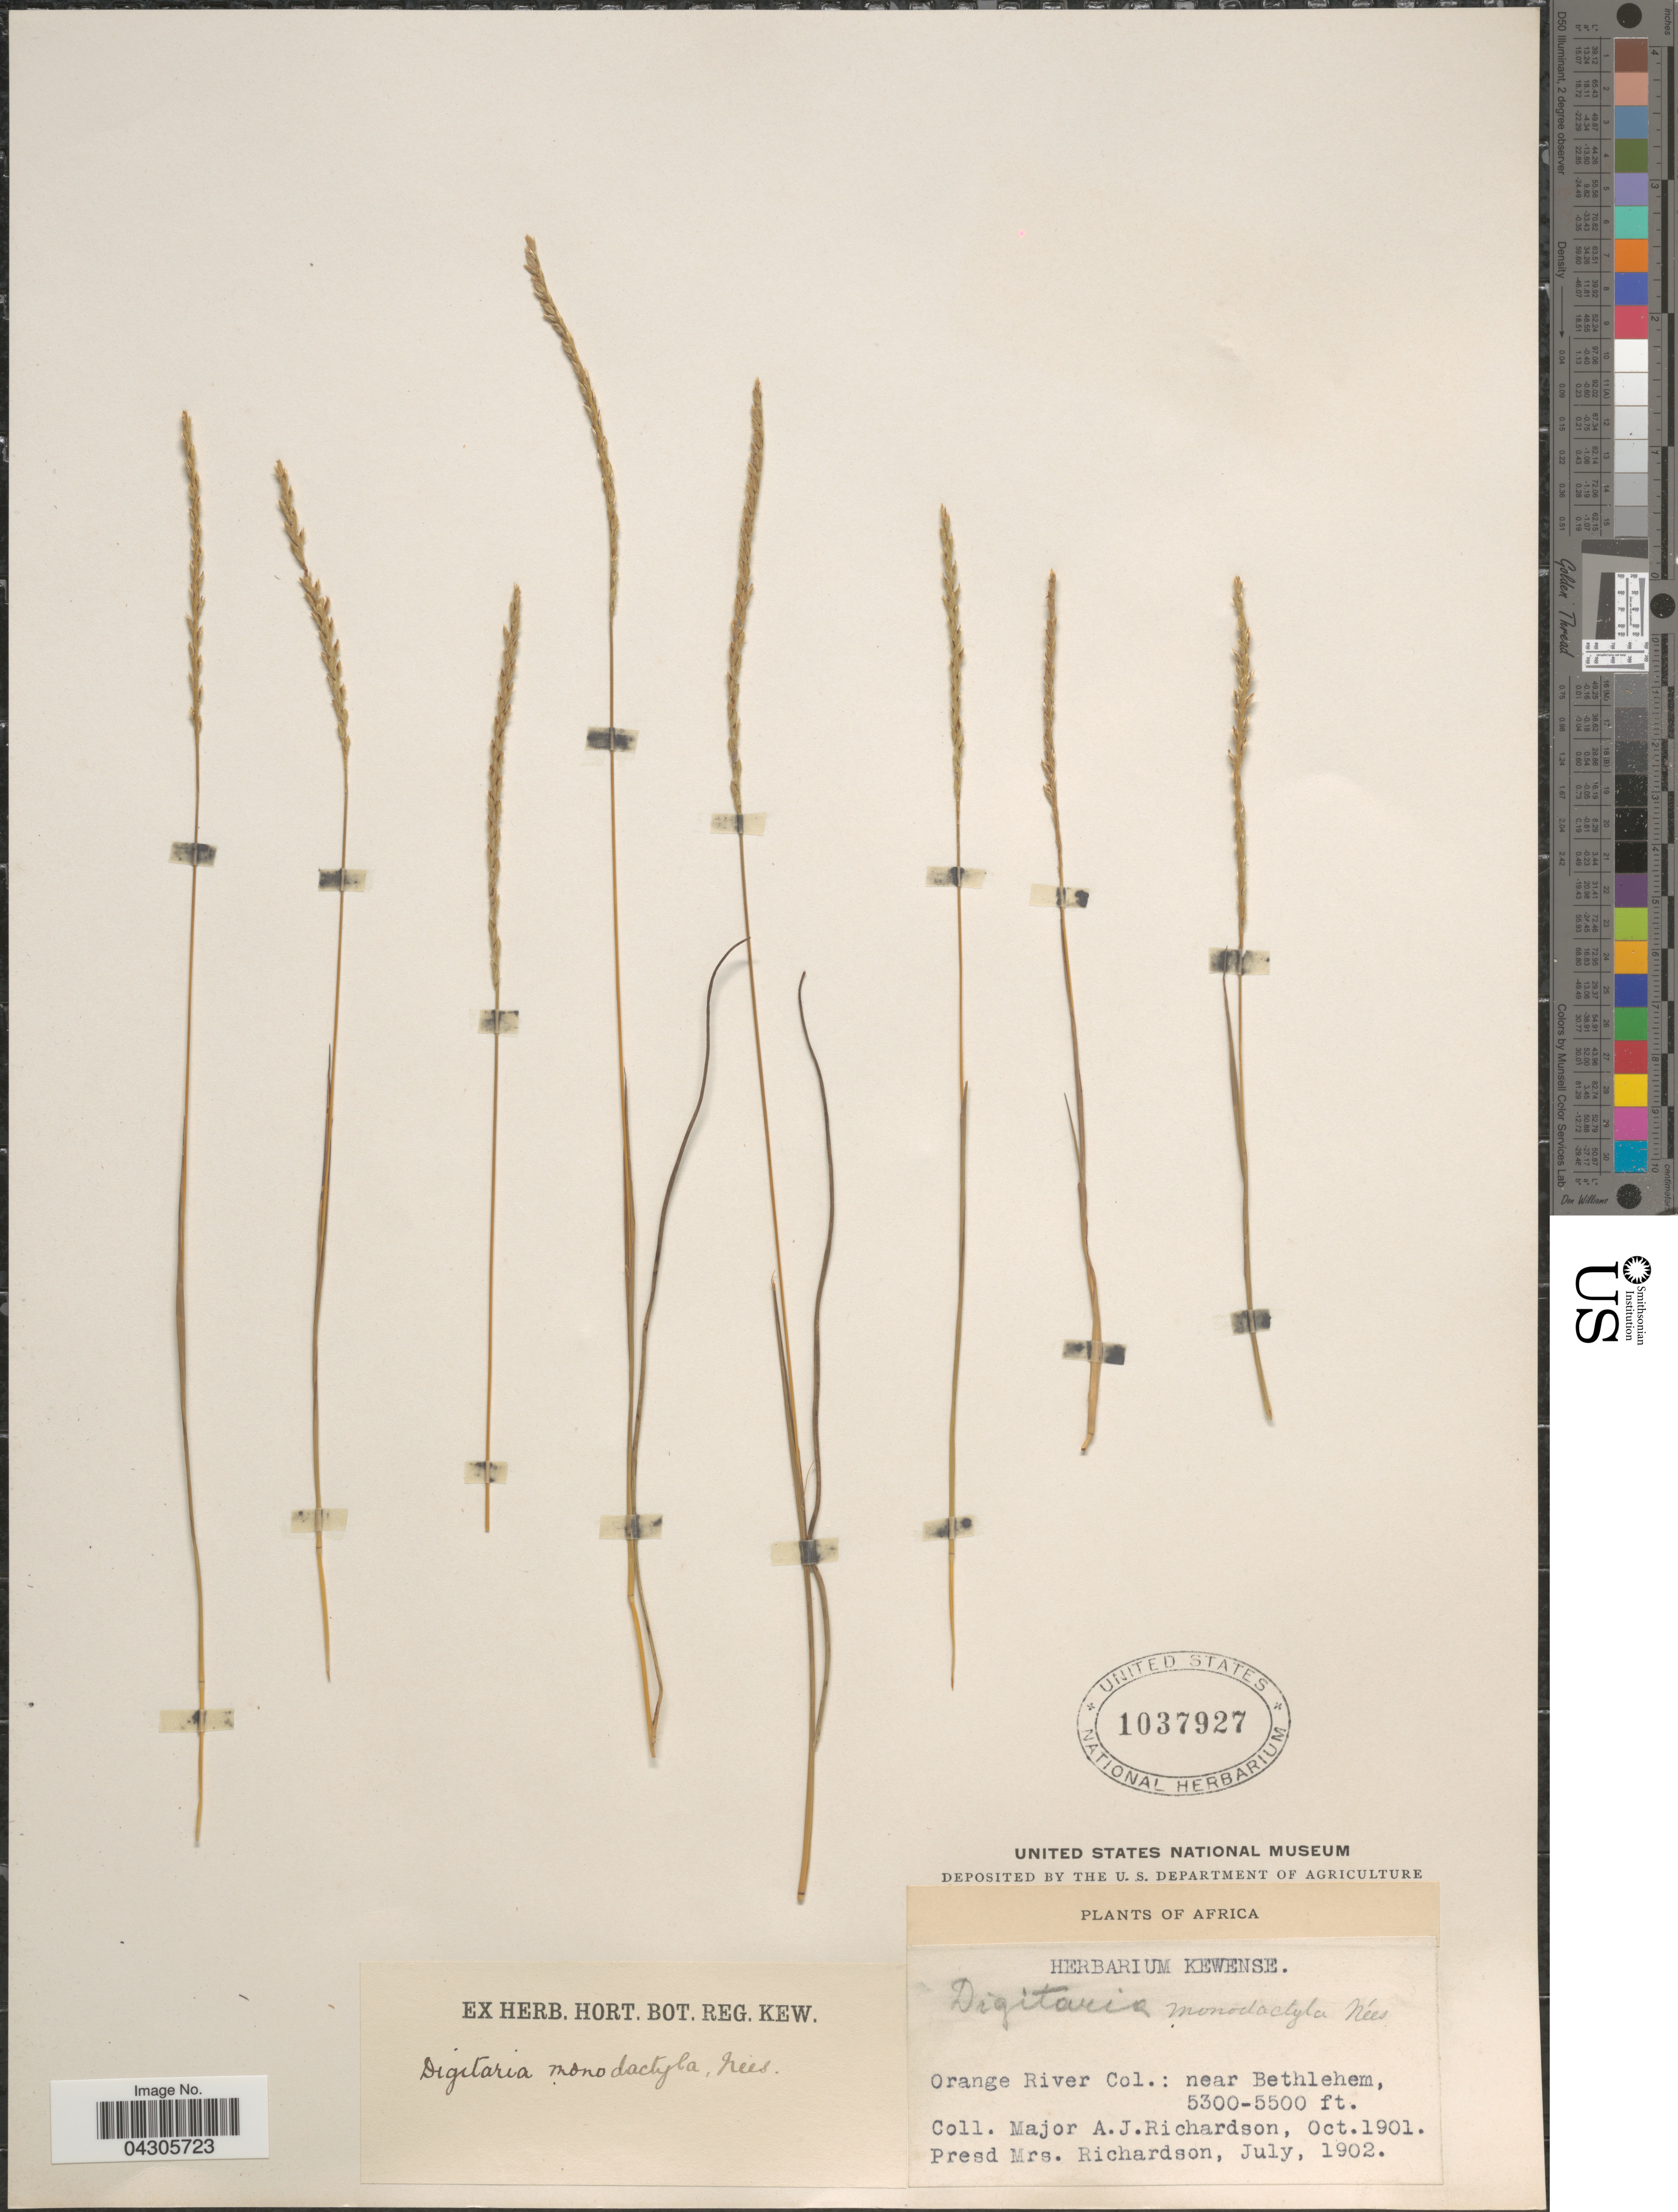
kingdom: Plantae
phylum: Tracheophyta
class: Liliopsida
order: Poales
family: Poaceae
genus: Digitaria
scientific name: Digitaria monodactyla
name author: (Nees) Stapf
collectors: A. J. Richardson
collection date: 1901-10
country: South Africa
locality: Orange River Co.: near Bethlehem.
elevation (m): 1615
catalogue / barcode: US 1037927